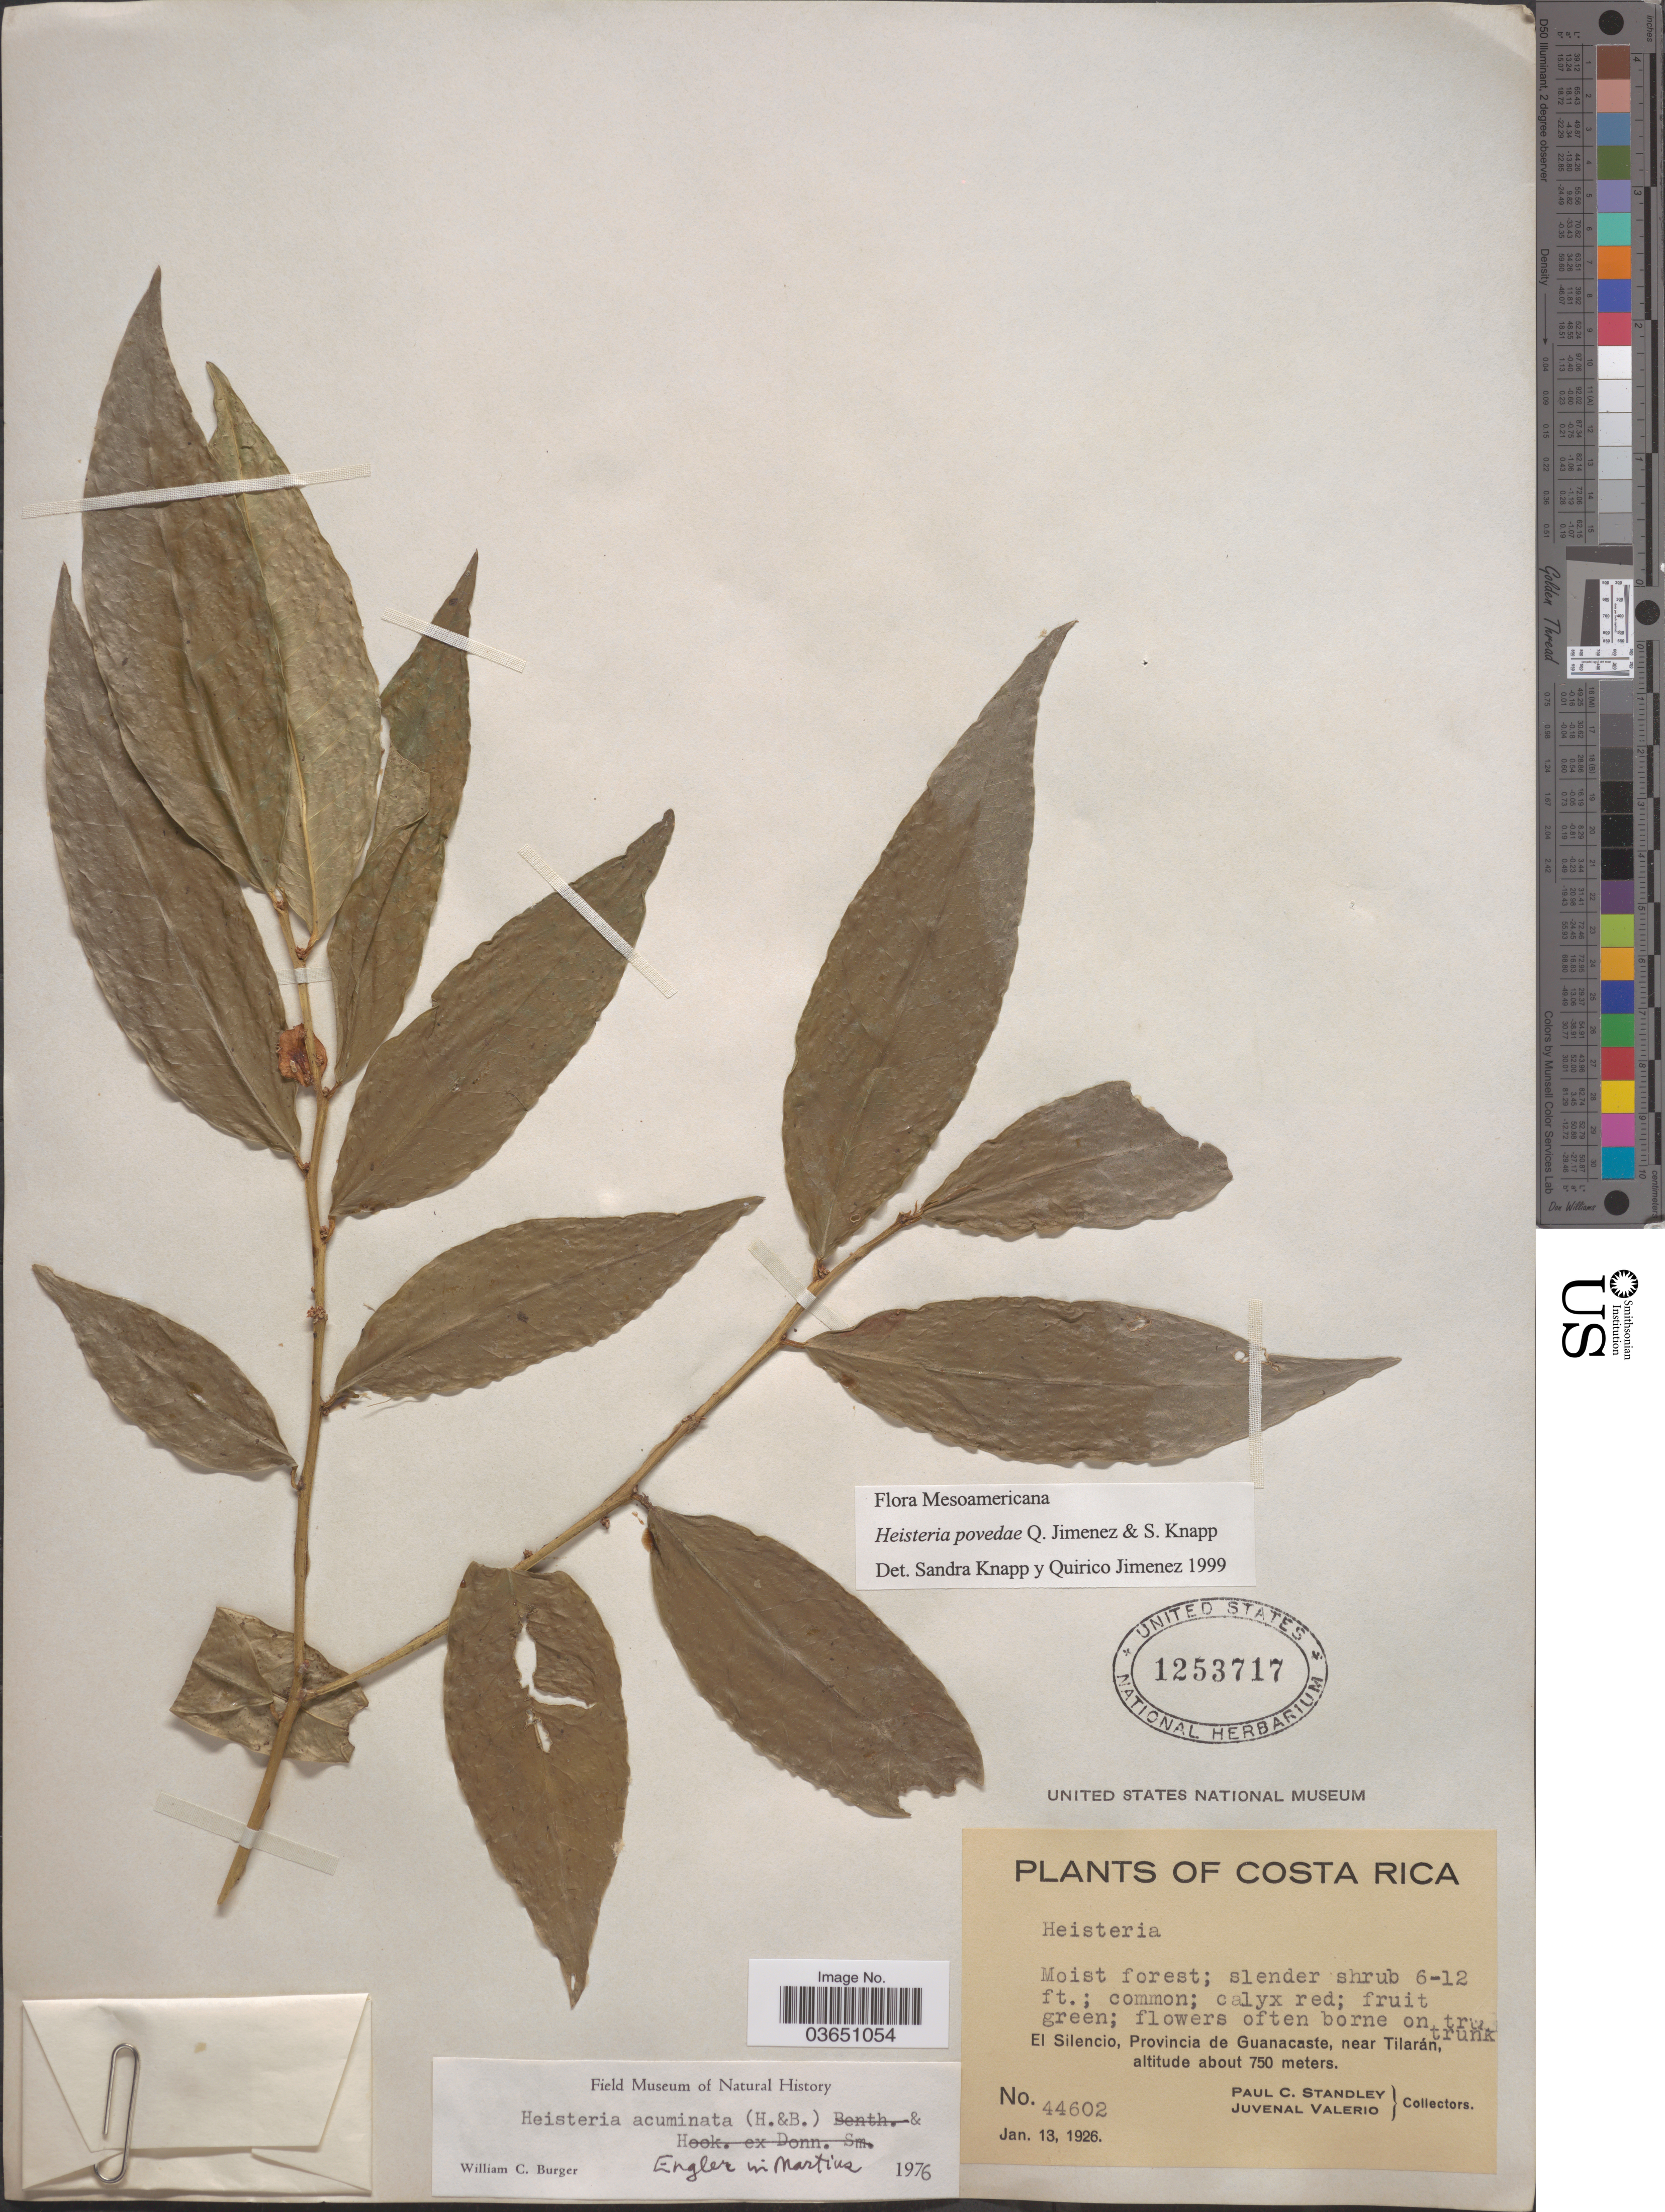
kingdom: Plantae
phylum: Tracheophyta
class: Magnoliopsida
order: Santalales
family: Erythropalaceae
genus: Heisteria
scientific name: Heisteria povedae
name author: Q. Jiménez & S. Knapp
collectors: P. C. Standley & J. Valerio R.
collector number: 44602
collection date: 1926-01-13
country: Costa Rica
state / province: Guanacaste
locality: El Silencio, near Tilarán.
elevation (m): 750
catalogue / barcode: US 1253717